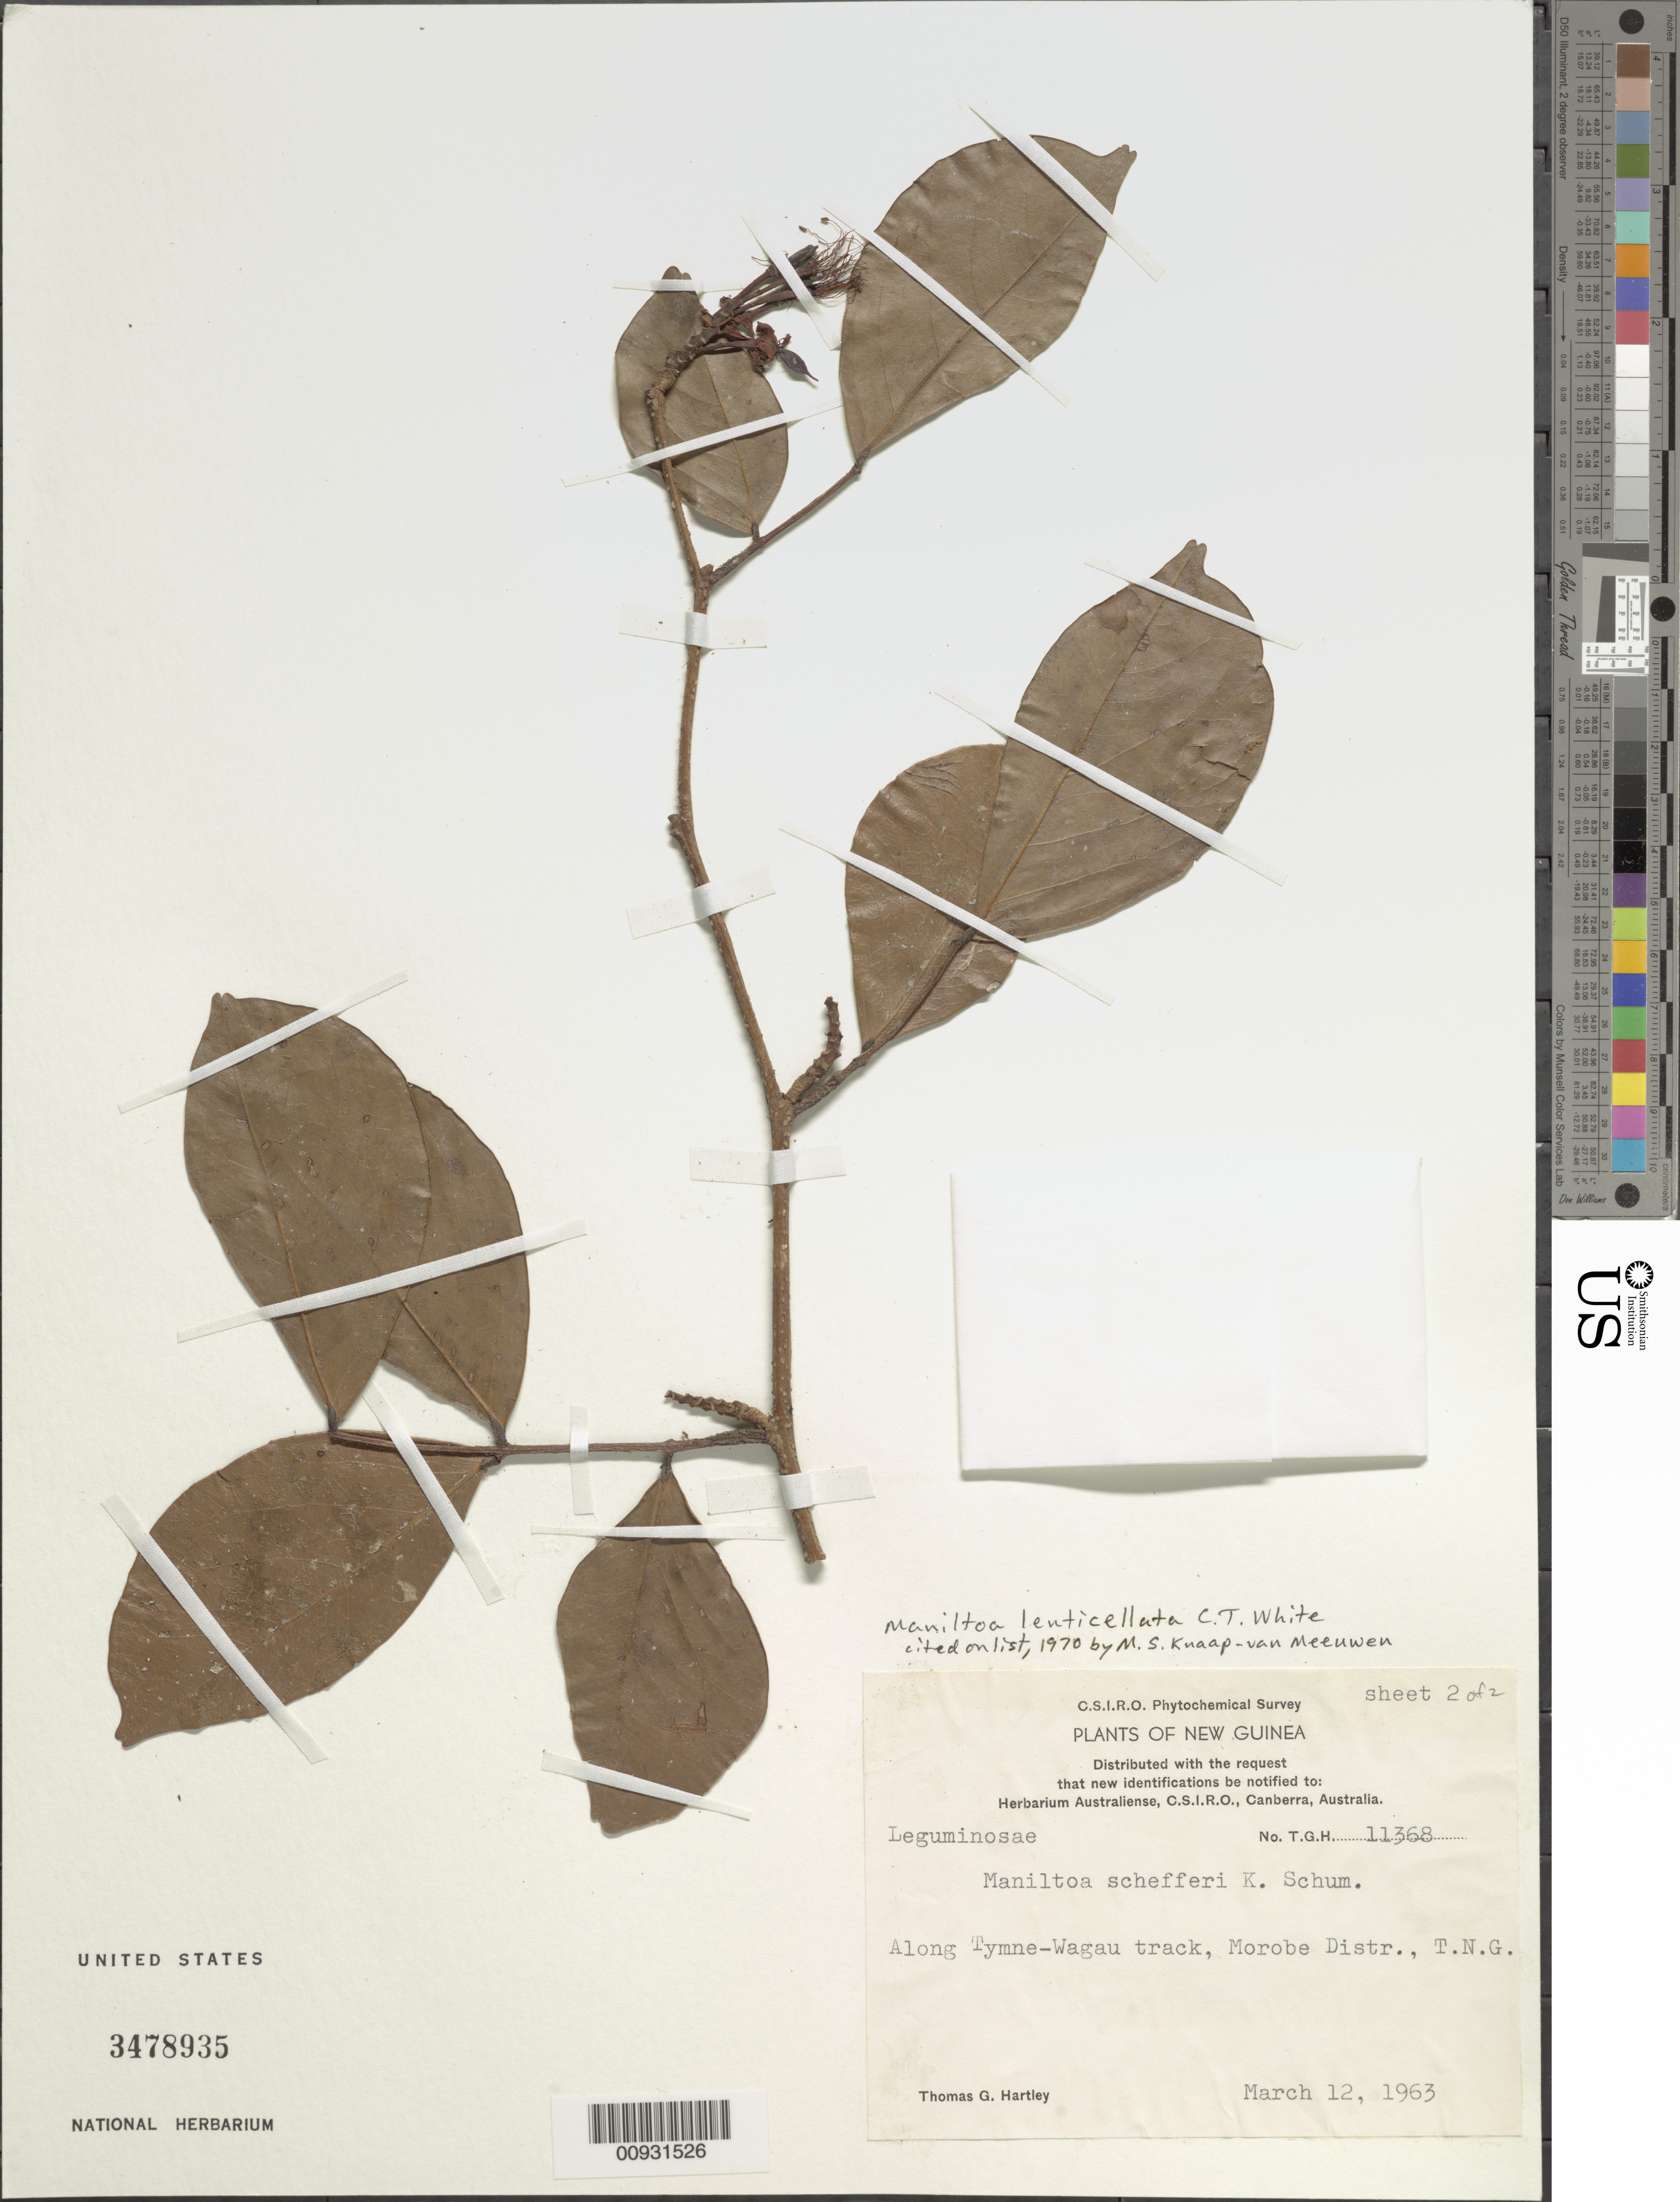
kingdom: Plantae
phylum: Tracheophyta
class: Magnoliopsida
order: Fabales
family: Fabaceae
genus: Maniltoa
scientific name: Maniltoa lenticellata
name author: C.T. White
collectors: T. G. Hartley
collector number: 11368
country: Papua New Guinea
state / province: Morobe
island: New Guinea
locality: Along Tymne-Wago track.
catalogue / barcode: US 3478935